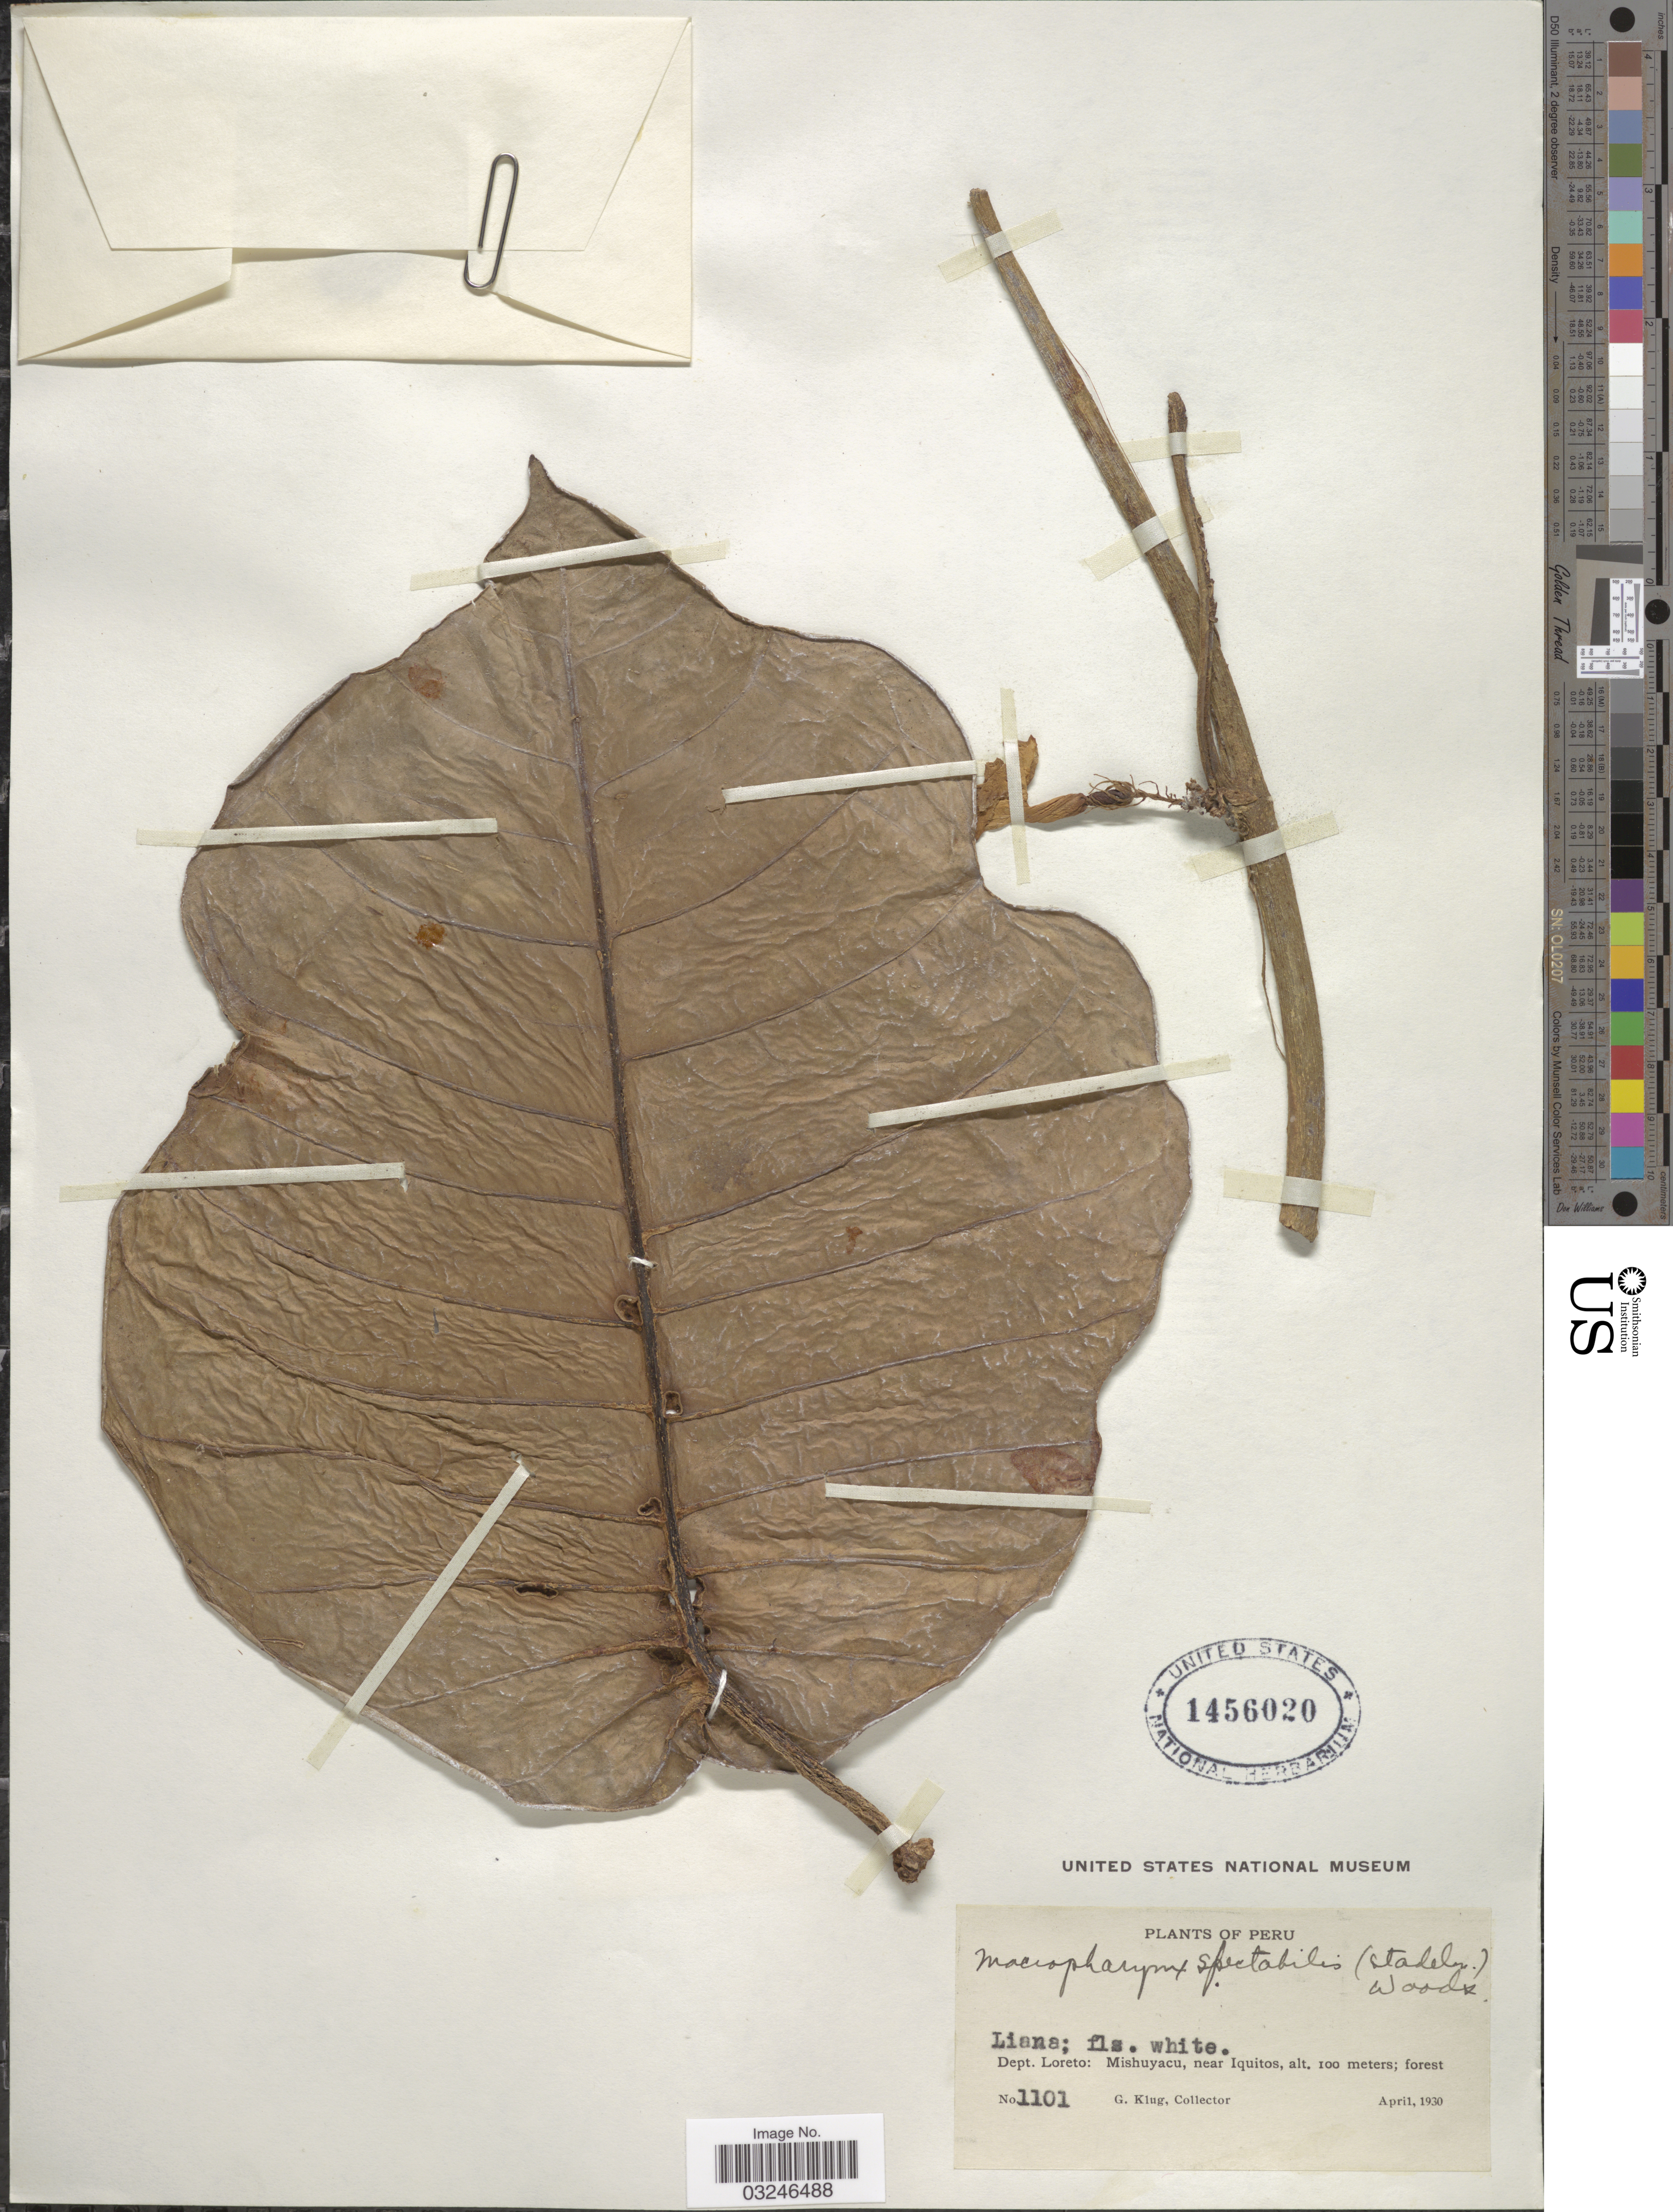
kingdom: Plantae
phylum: Tracheophyta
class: Magnoliopsida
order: Gentianales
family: Apocynaceae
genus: Macropharynx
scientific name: Macropharynx spectabilis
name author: (Stadelm.) Woodson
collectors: G. Klug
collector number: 1101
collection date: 1930-04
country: Peru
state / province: Loreto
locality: Dept. Loreto: Mishuyacu, near Iquitos.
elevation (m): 100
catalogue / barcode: US 1456020